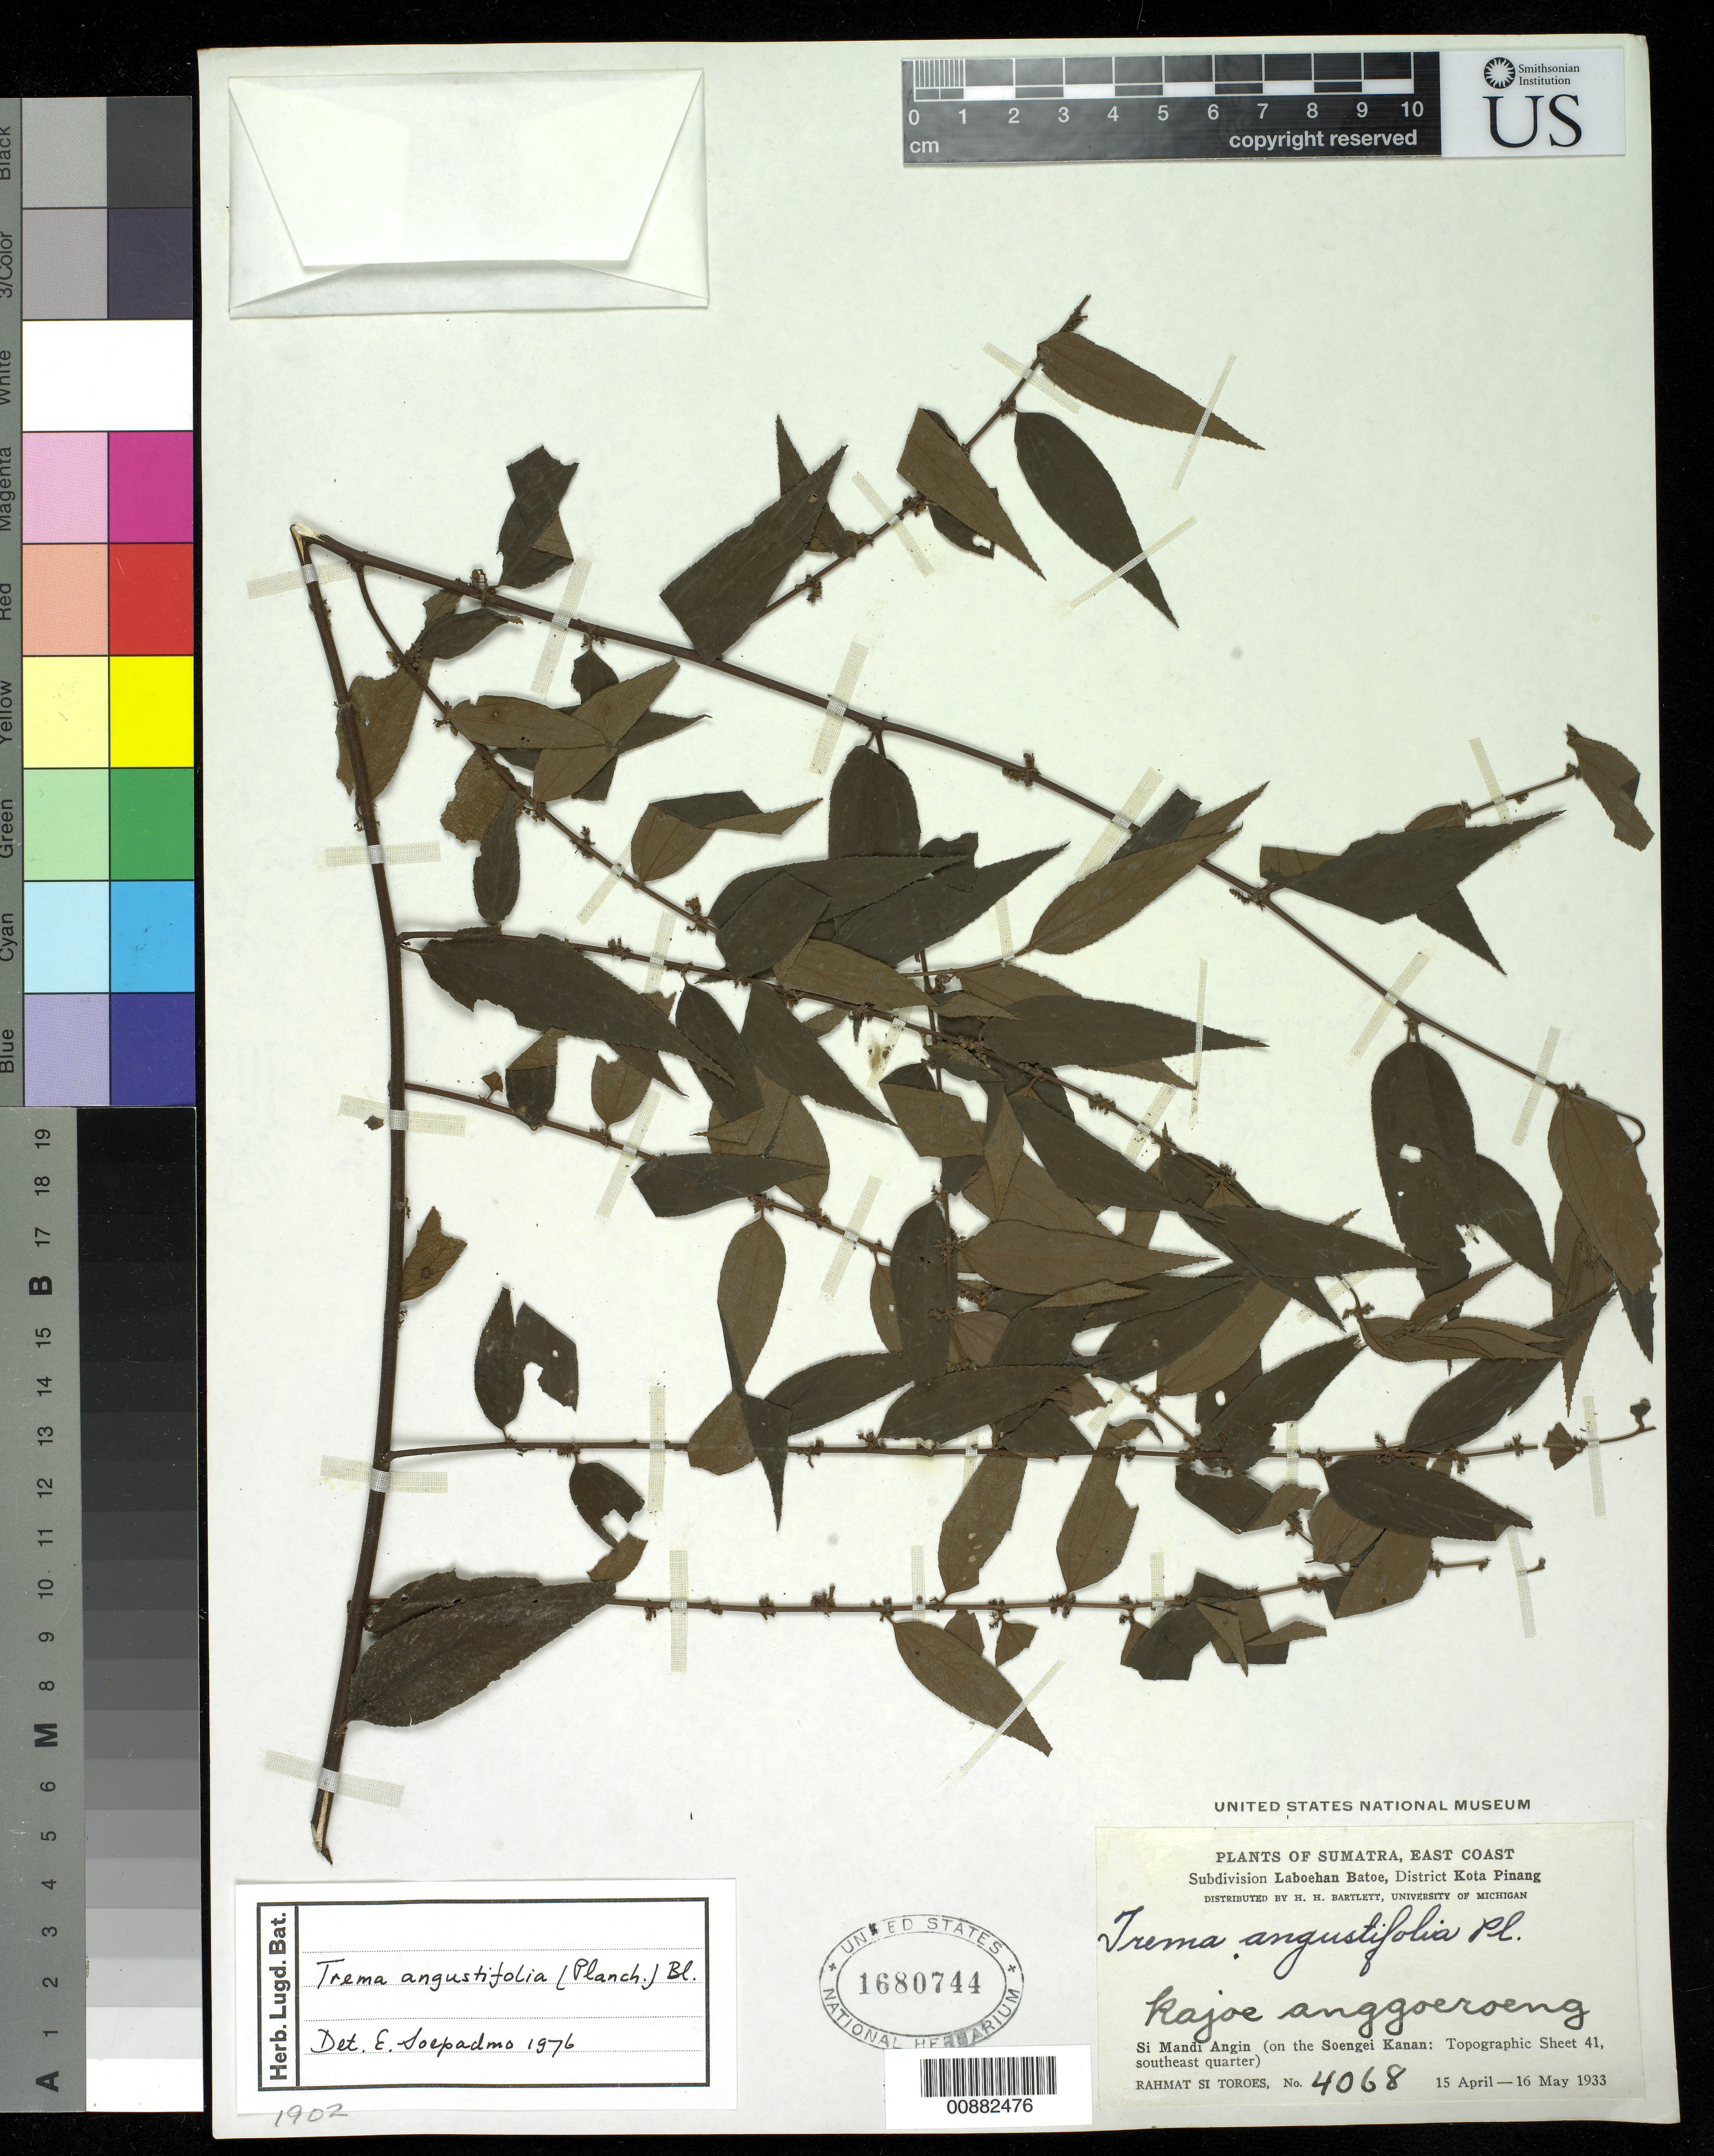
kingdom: Plantae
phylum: Tracheophyta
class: Magnoliopsida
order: Rosales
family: Cannabaceae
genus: Trema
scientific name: Trema angustifolium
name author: (Planch.) Blume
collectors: Rahmat Si Boeea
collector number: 4068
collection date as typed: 15 Apr 1933 to 16 May 1933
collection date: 1933-04-15/1933-05-16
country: Indonesia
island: Sumatra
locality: Si mandi Angin (on the Soengeo Kanan: TopographicSheet 41, SE quarter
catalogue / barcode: US 1680744